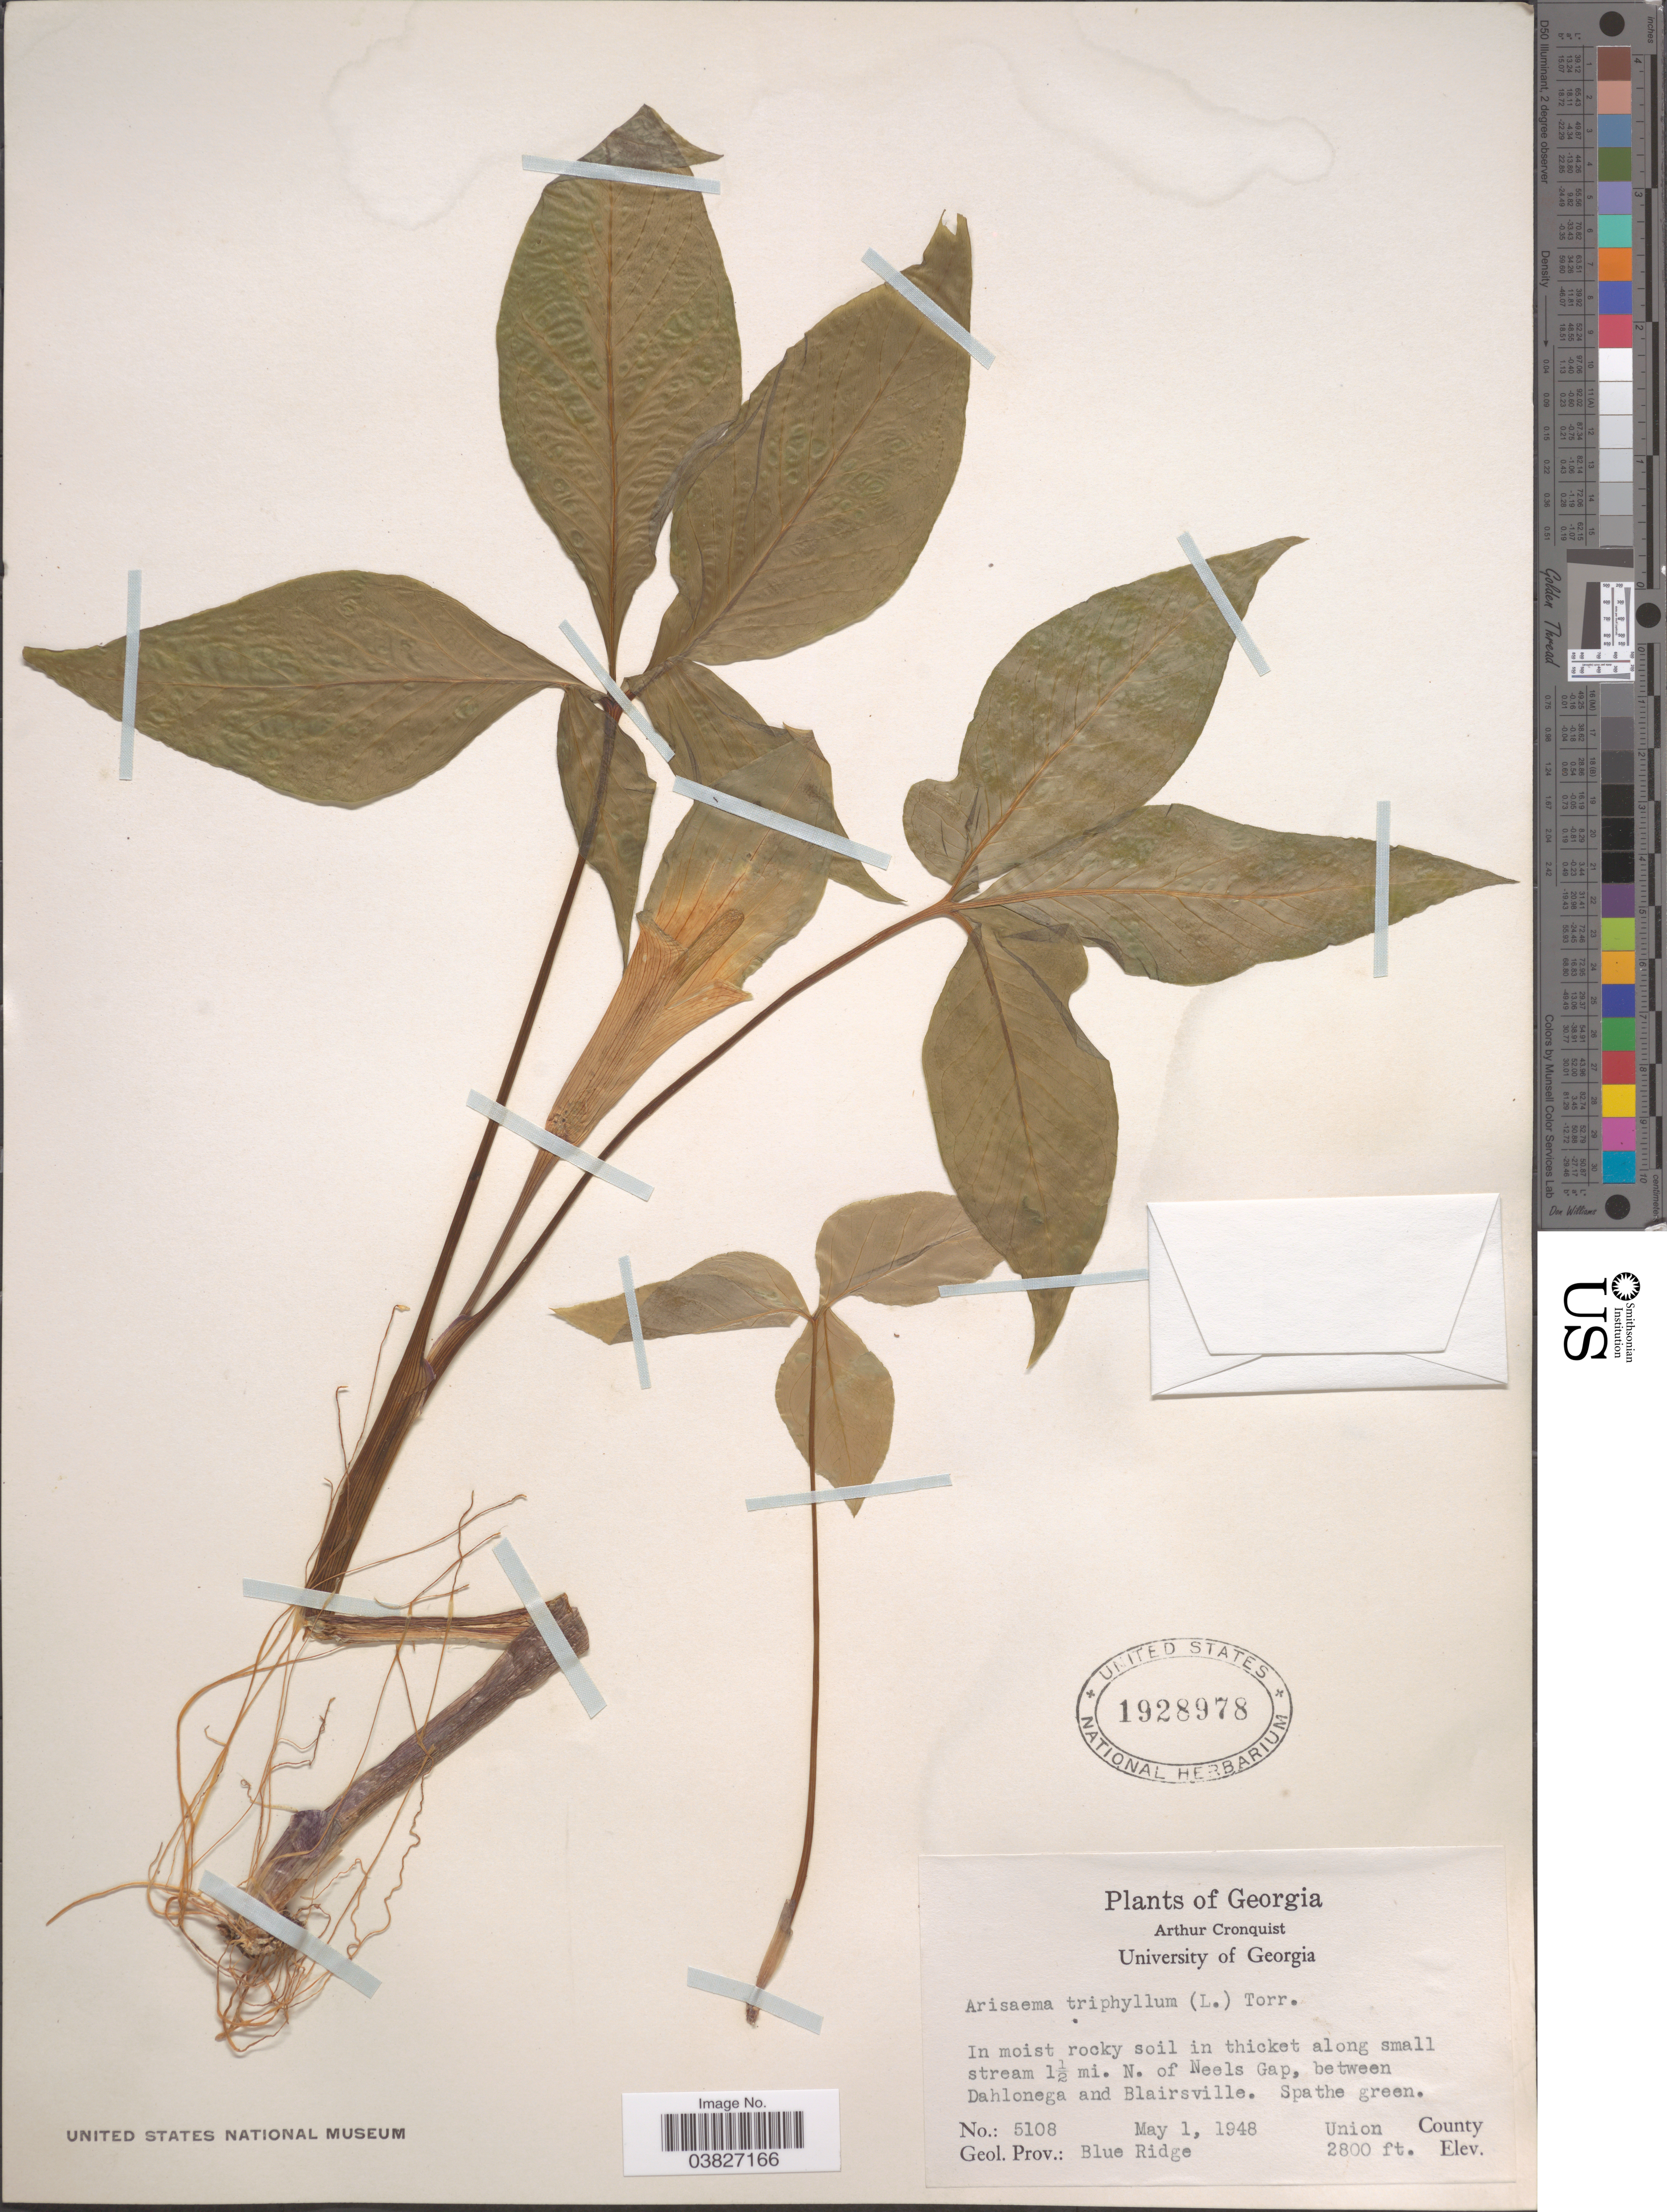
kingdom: Plantae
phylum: Tracheophyta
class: Liliopsida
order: Alismatales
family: Araceae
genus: Arisaema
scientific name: Arisaema triphyllum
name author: (L.) Schott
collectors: A. J. Cronquist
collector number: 5108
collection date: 1948-05-01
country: United States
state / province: Georgia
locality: In thicket along small stream 1½ mi. N. of Neels Gap, between Dahlonega and Blairsville. Union County. Geol. Prov.: Blue Ridge.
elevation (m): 853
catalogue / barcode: US 1928978